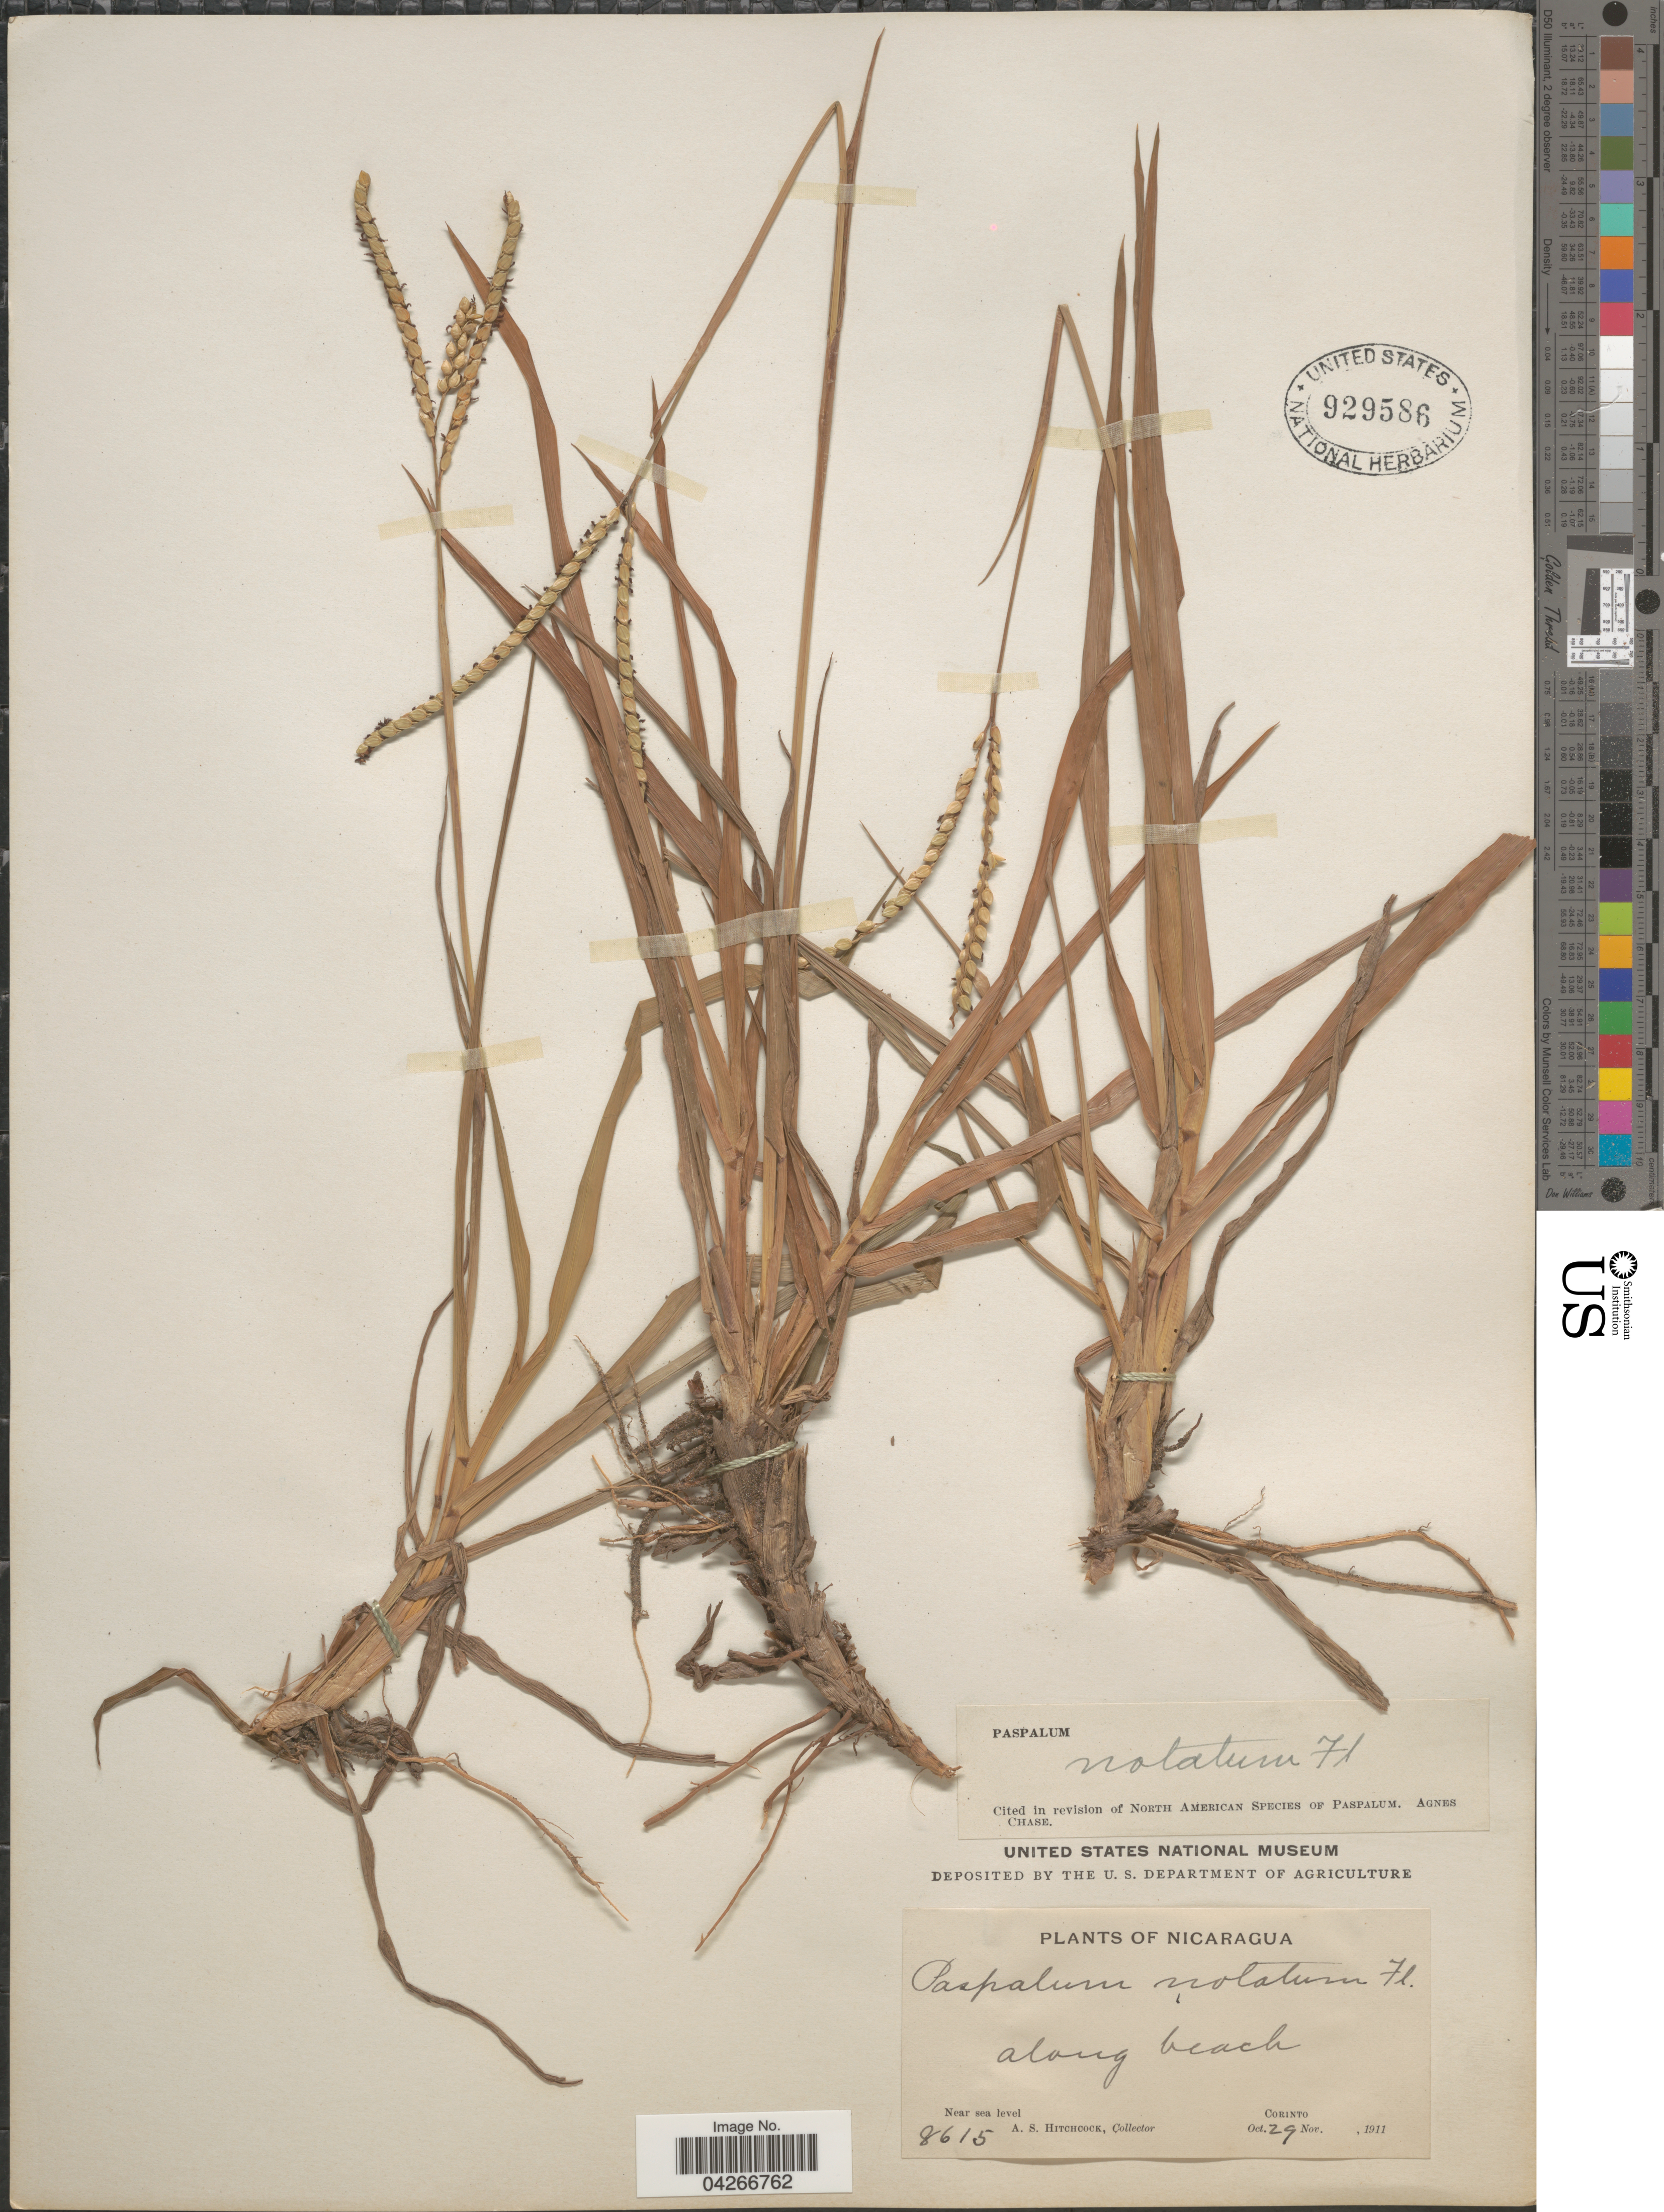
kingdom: Plantae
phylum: Tracheophyta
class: Liliopsida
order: Poales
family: Poaceae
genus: Paspalum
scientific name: Paspalum notatum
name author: Flüggé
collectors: A. S. Hitchcock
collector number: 8615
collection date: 1911-10-29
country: Nicaragua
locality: Along beach. Corinto.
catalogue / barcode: US 929586